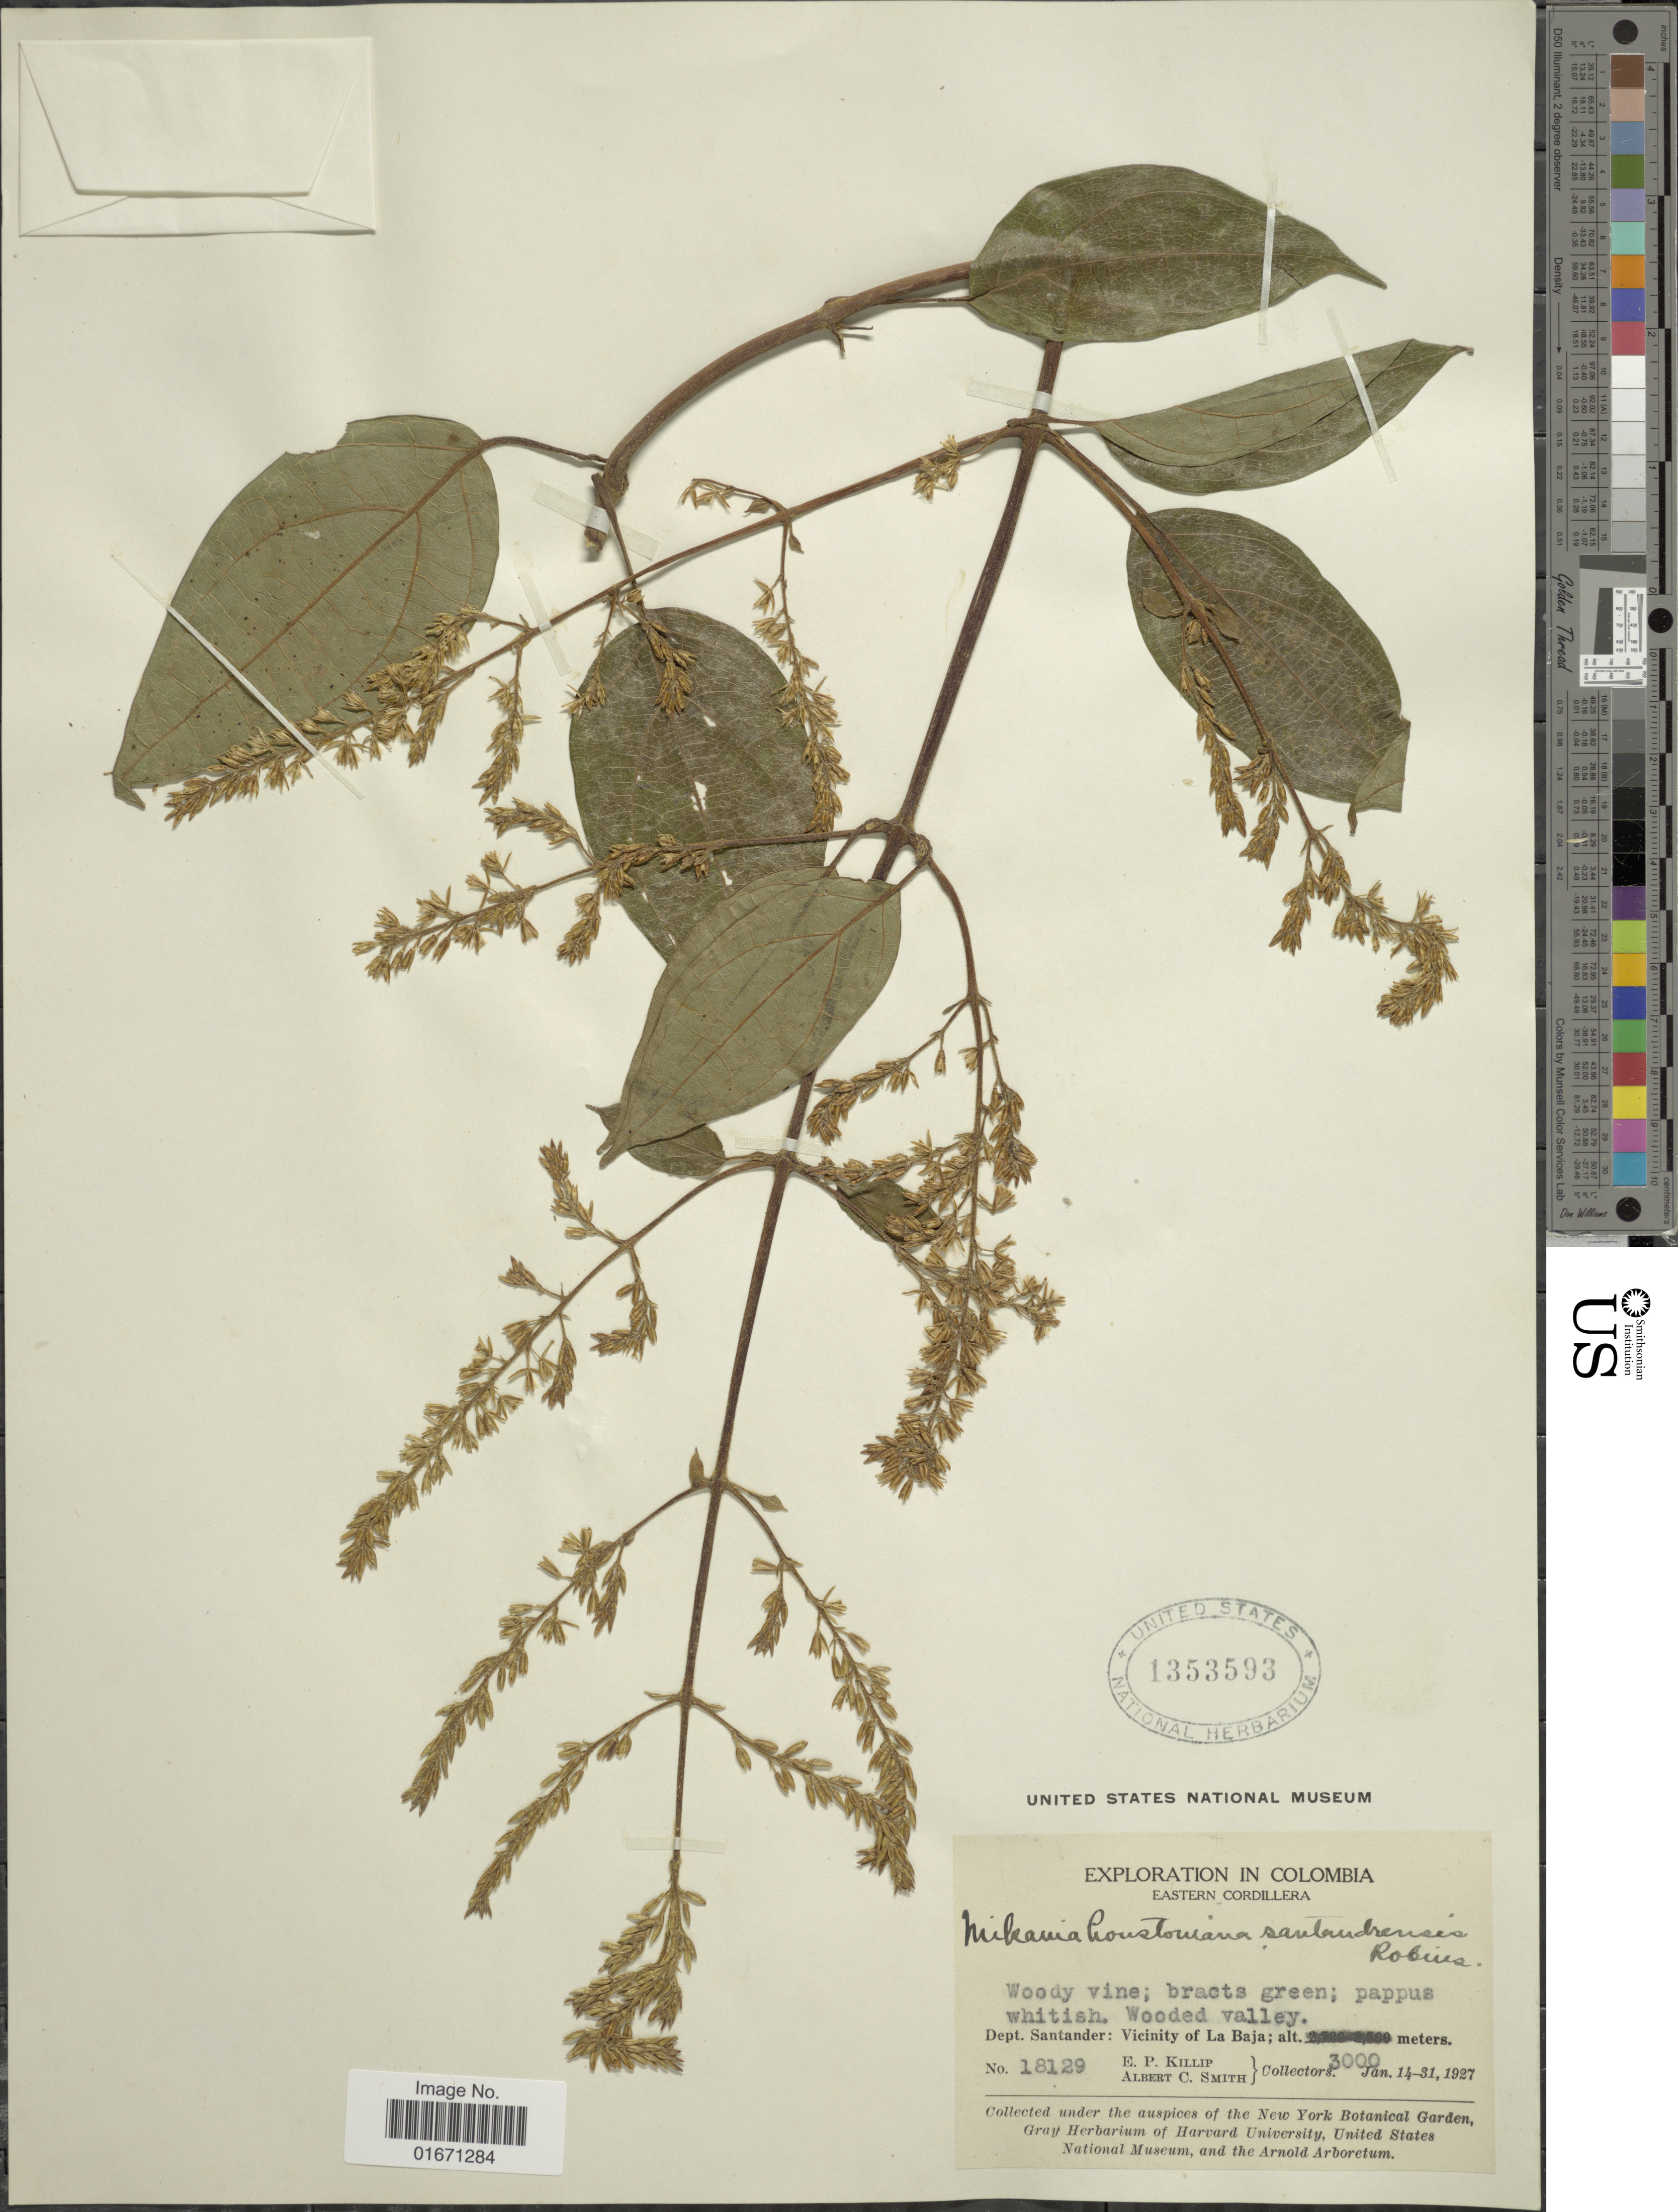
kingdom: Plantae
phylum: Tracheophyta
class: Magnoliopsida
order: Asterales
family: Asteraceae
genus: Mikania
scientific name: Mikania houstoniana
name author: (L.) B.L. Rob.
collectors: E. P. Killip & A. C. Smith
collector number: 18129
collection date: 1927-01-14/1927-01-31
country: Colombia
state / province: Santander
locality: Eastern Cordillera, Vicinity of La Baja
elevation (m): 3000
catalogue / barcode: US 1353593